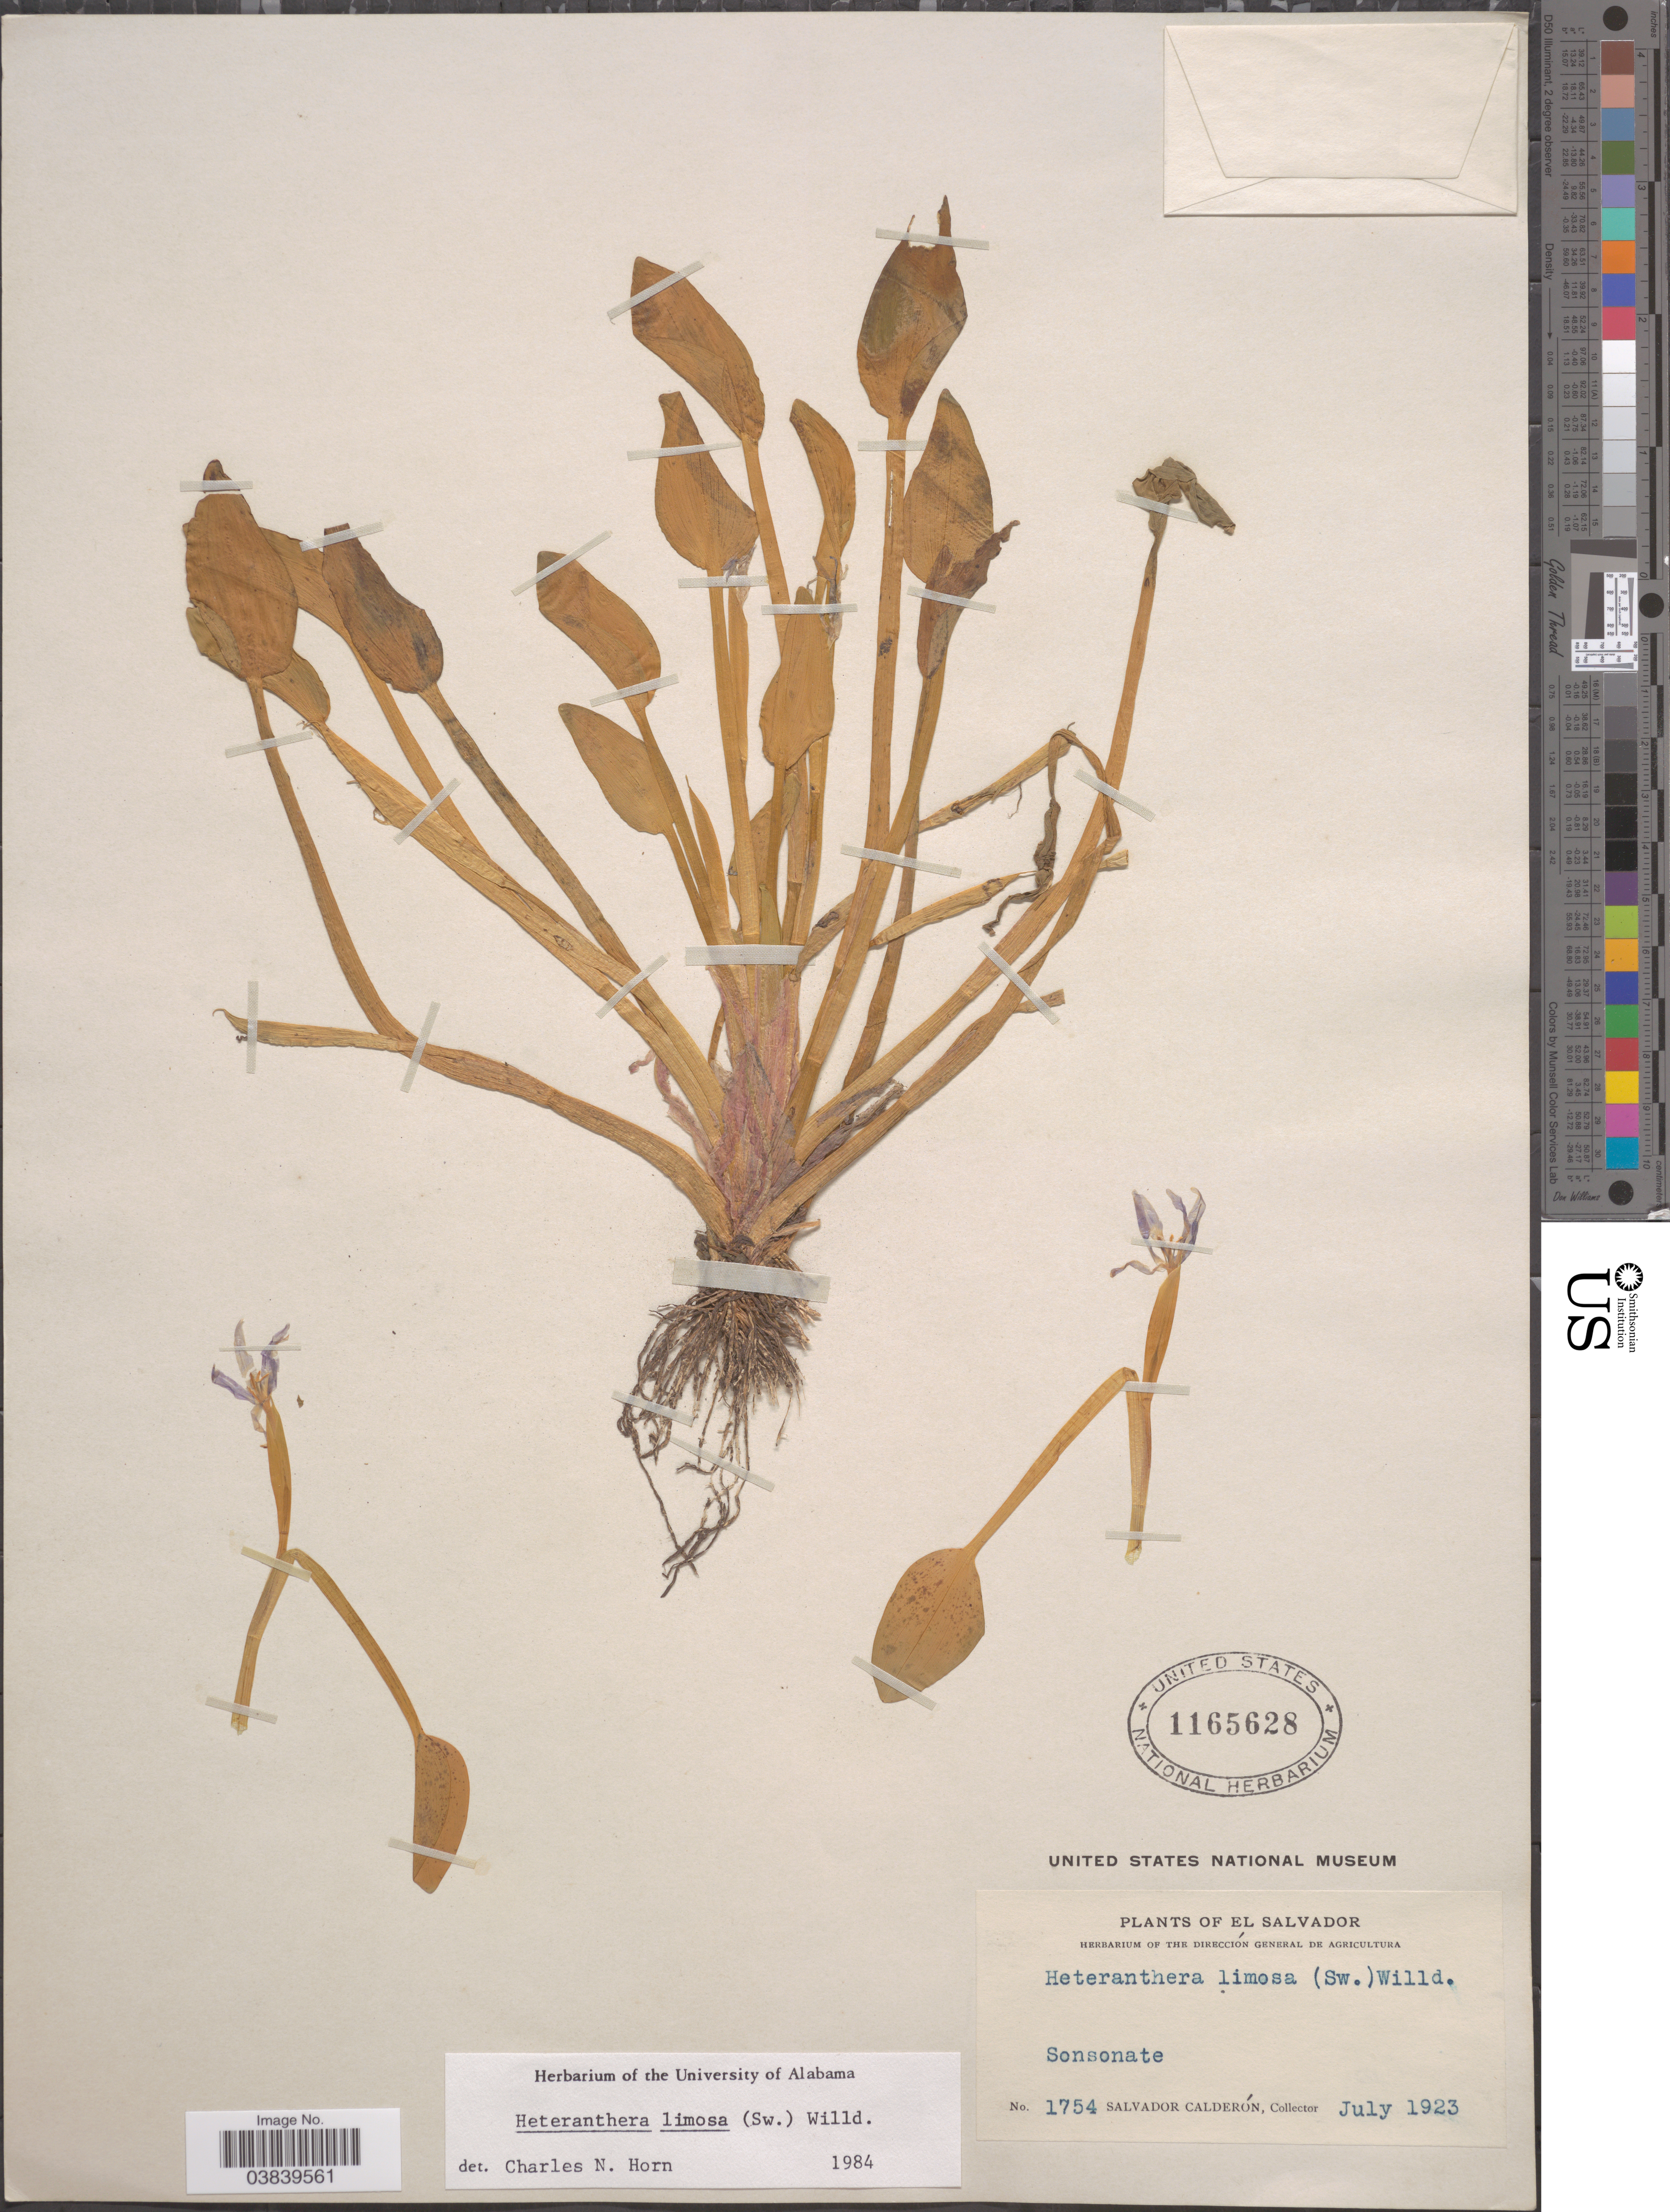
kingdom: Plantae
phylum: Tracheophyta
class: Liliopsida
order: Commelinales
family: Pontederiaceae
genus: Heteranthera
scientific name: Heteranthera limosa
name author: (Sw.) Willd.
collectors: S. Calderón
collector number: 1754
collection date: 1923-07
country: El Salvador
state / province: Sonsonate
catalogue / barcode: US 1165628